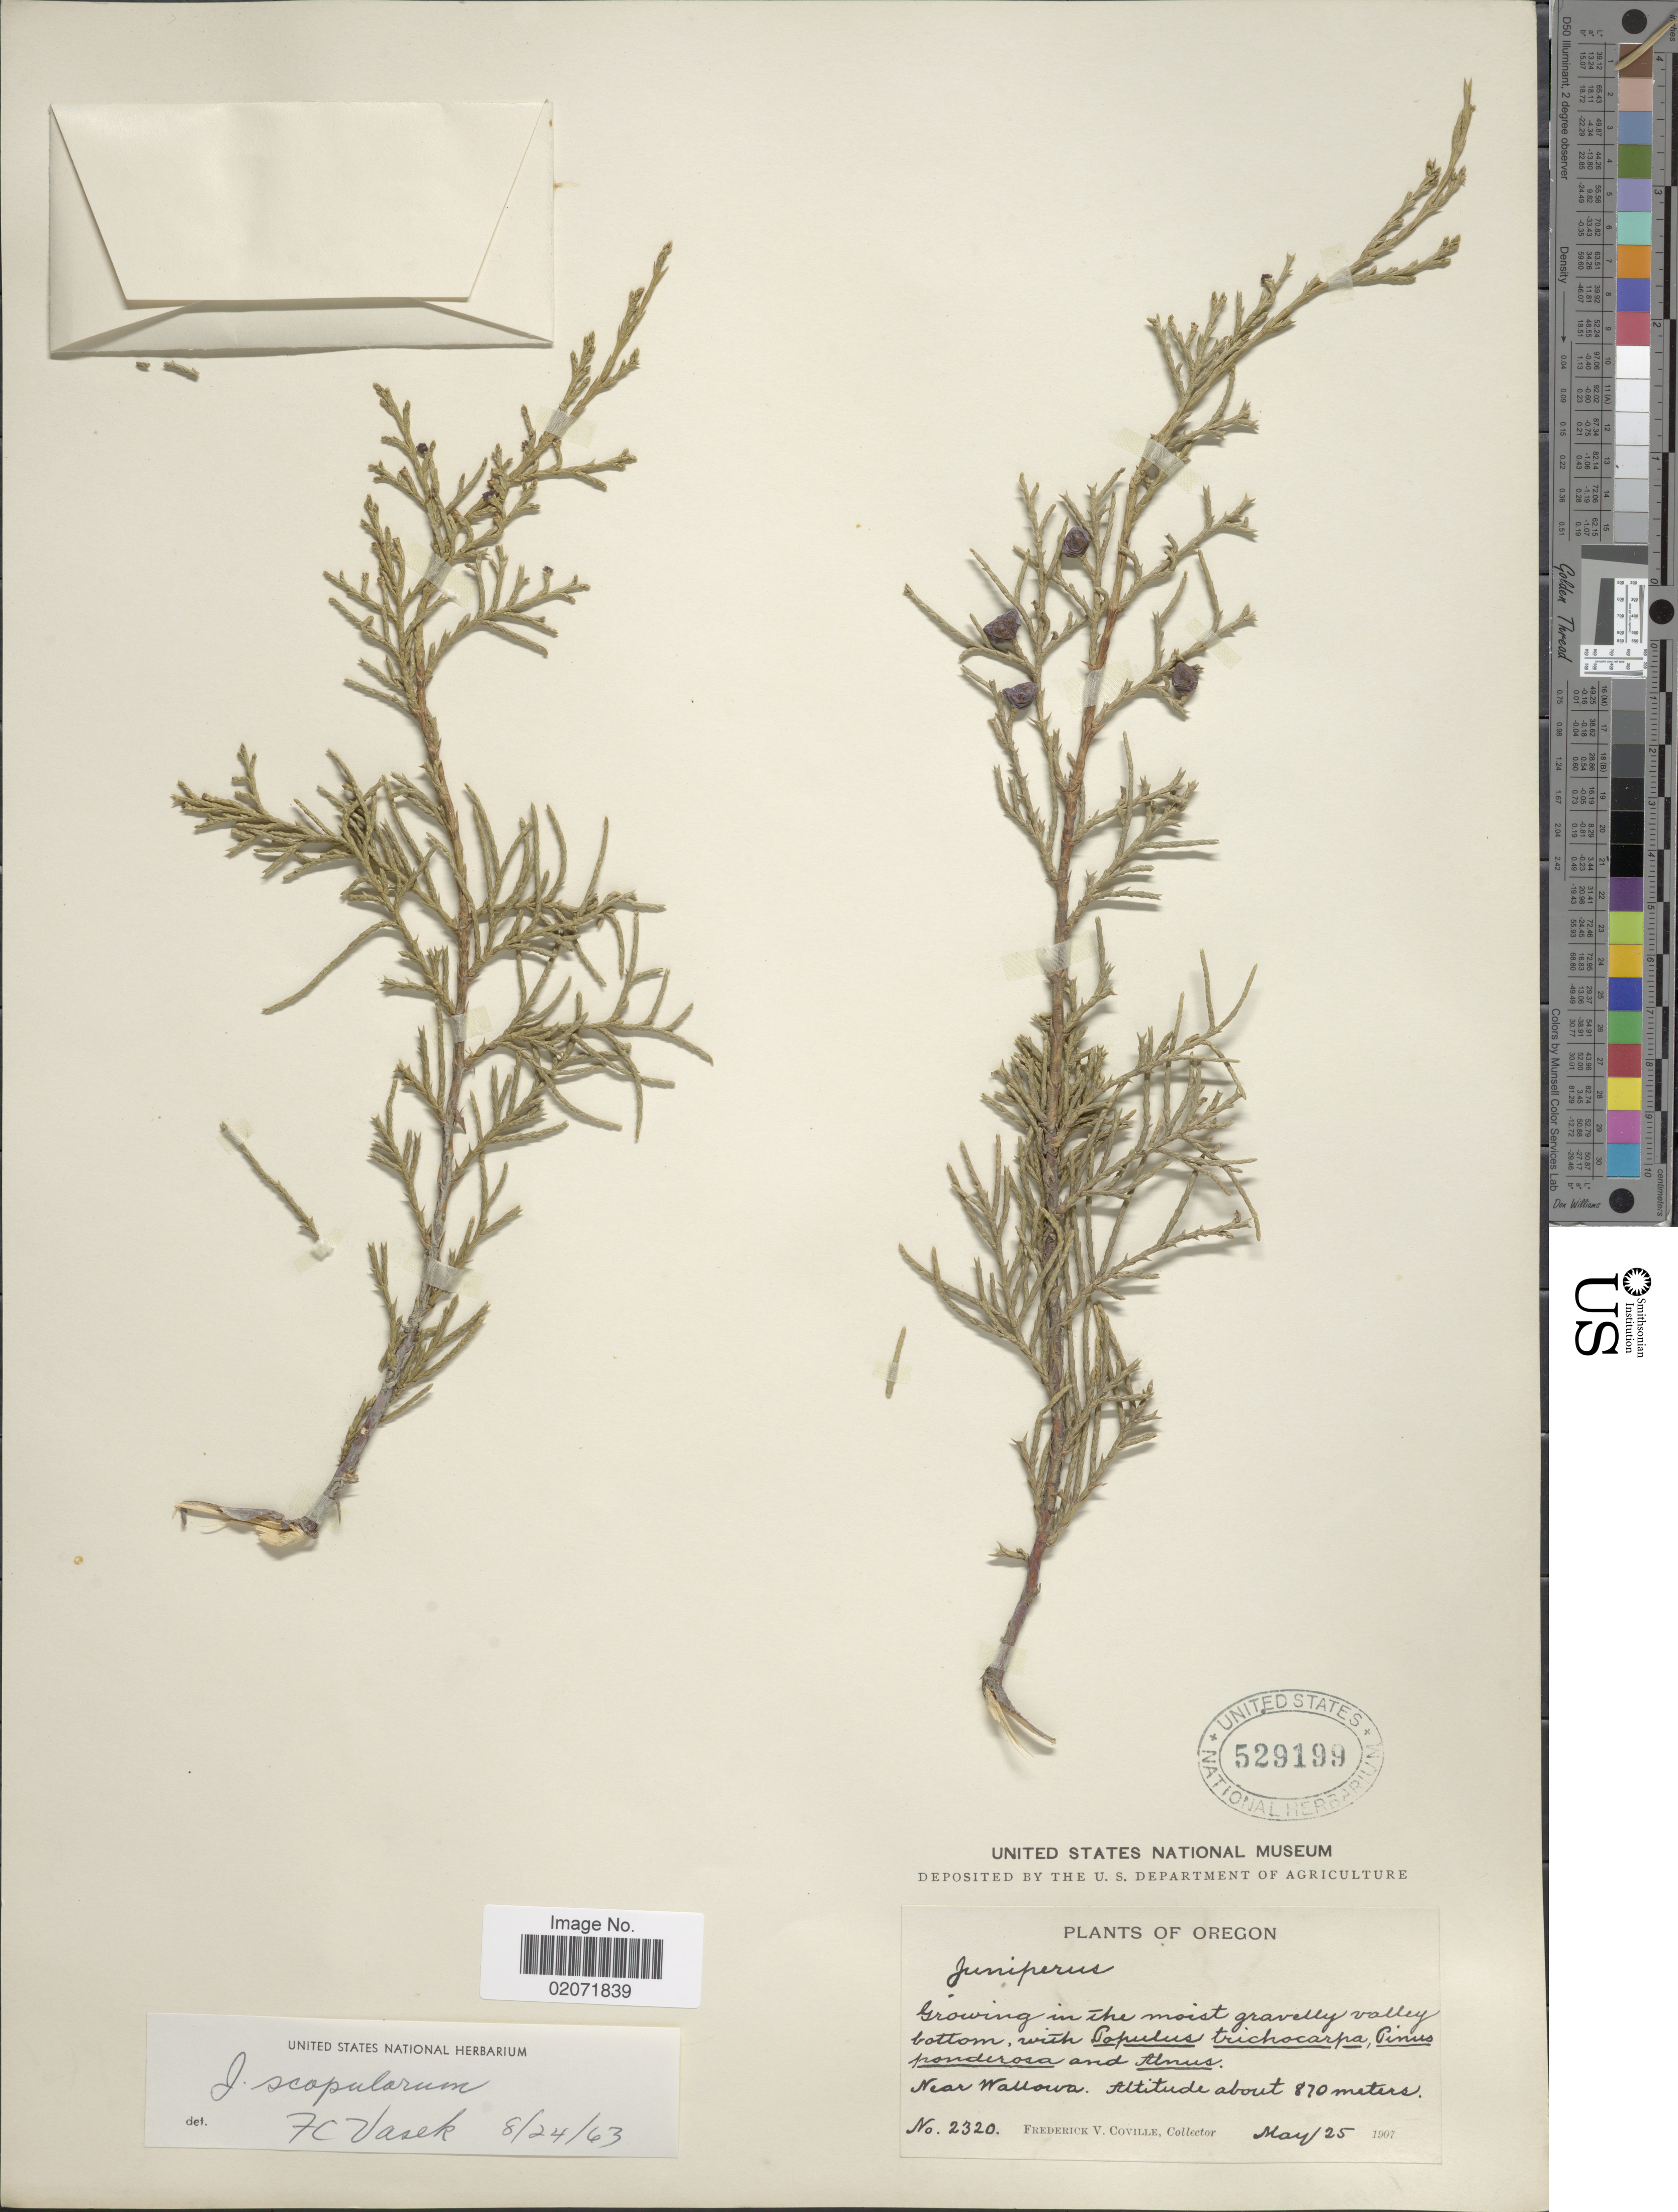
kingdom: Plantae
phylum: Tracheophyta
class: Pinopsida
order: Pinales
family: Cupressaceae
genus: Juniperus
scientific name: Juniperus scopulorum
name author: Sarg.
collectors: F. V. Coville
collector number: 2320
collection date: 1907-05-25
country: United States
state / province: Oregon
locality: Growing in the moist gravelly valley bottom, Near Wallowa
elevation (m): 870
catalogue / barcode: US 529199